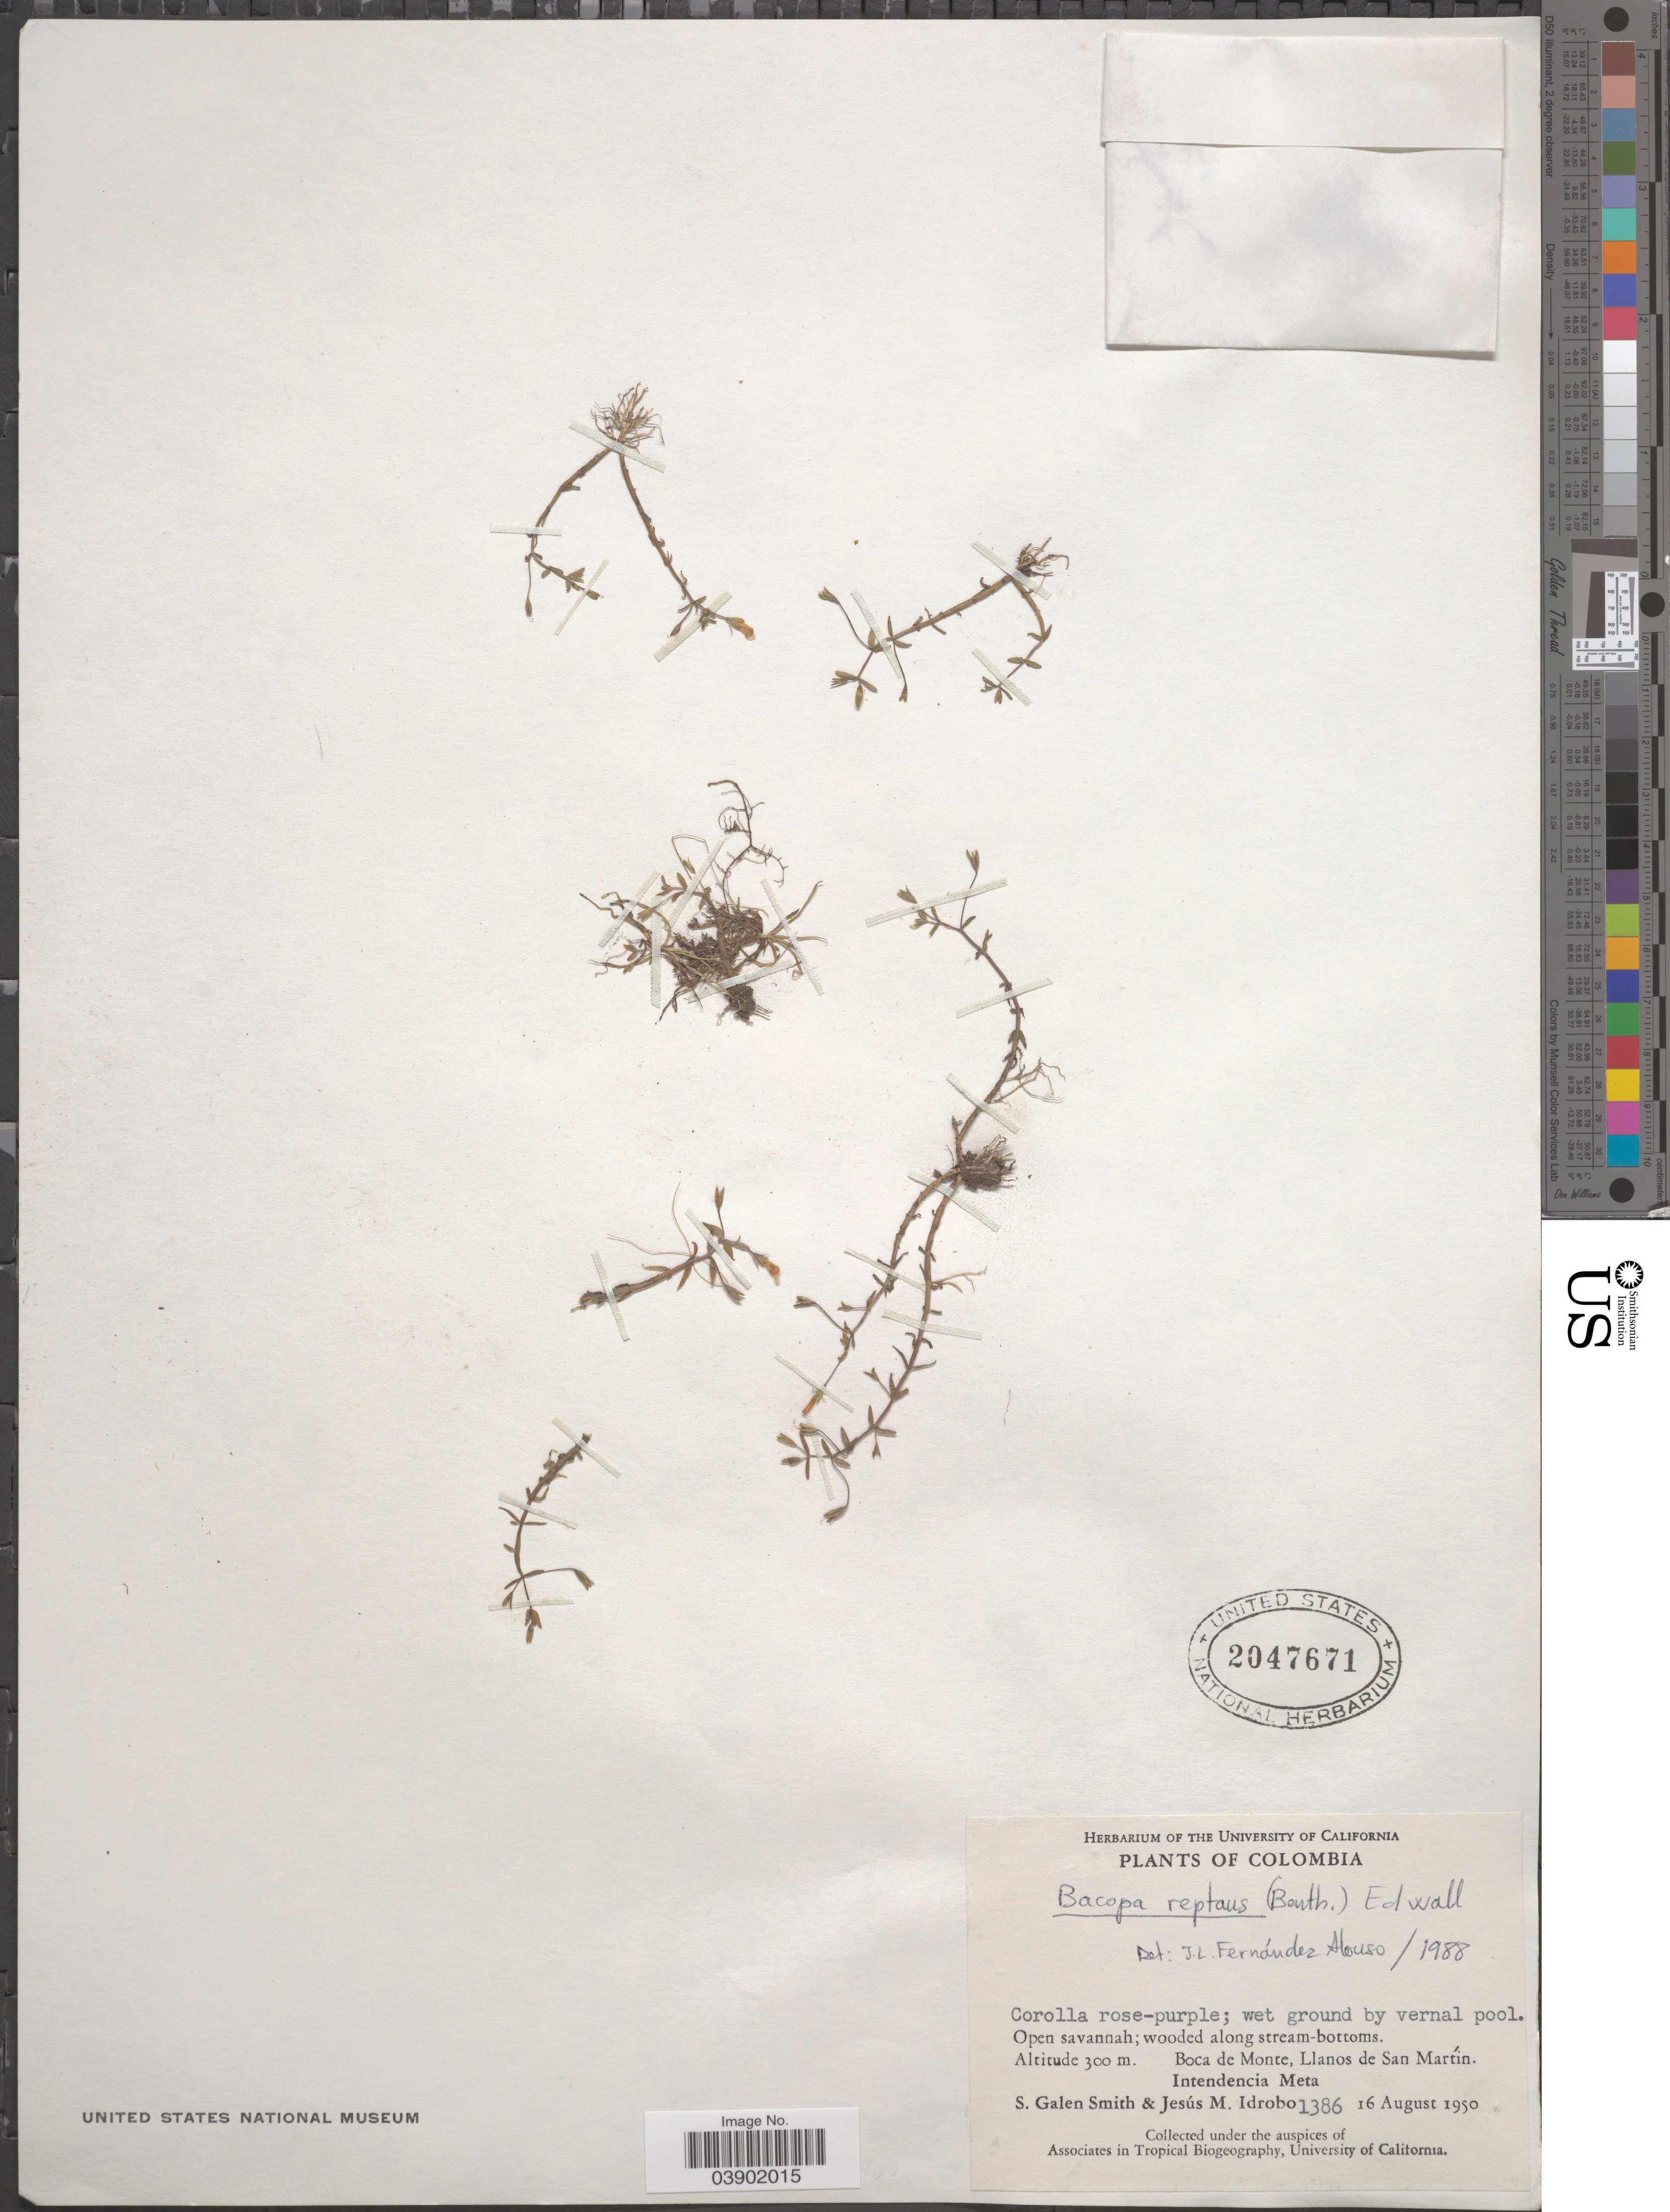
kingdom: Plantae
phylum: Tracheophyta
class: Magnoliopsida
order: Lamiales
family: Plantaginaceae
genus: Bacopa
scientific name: Bacopa reptans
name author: (Benth.) Wettst. ex Edwall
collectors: S. G. Smith & J. M. Idrobo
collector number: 1386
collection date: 1950-08-16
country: Colombia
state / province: Meta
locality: Boca de Monte, Llanos de San Martín. Intendencia Meta.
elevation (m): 300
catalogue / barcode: US 2047671